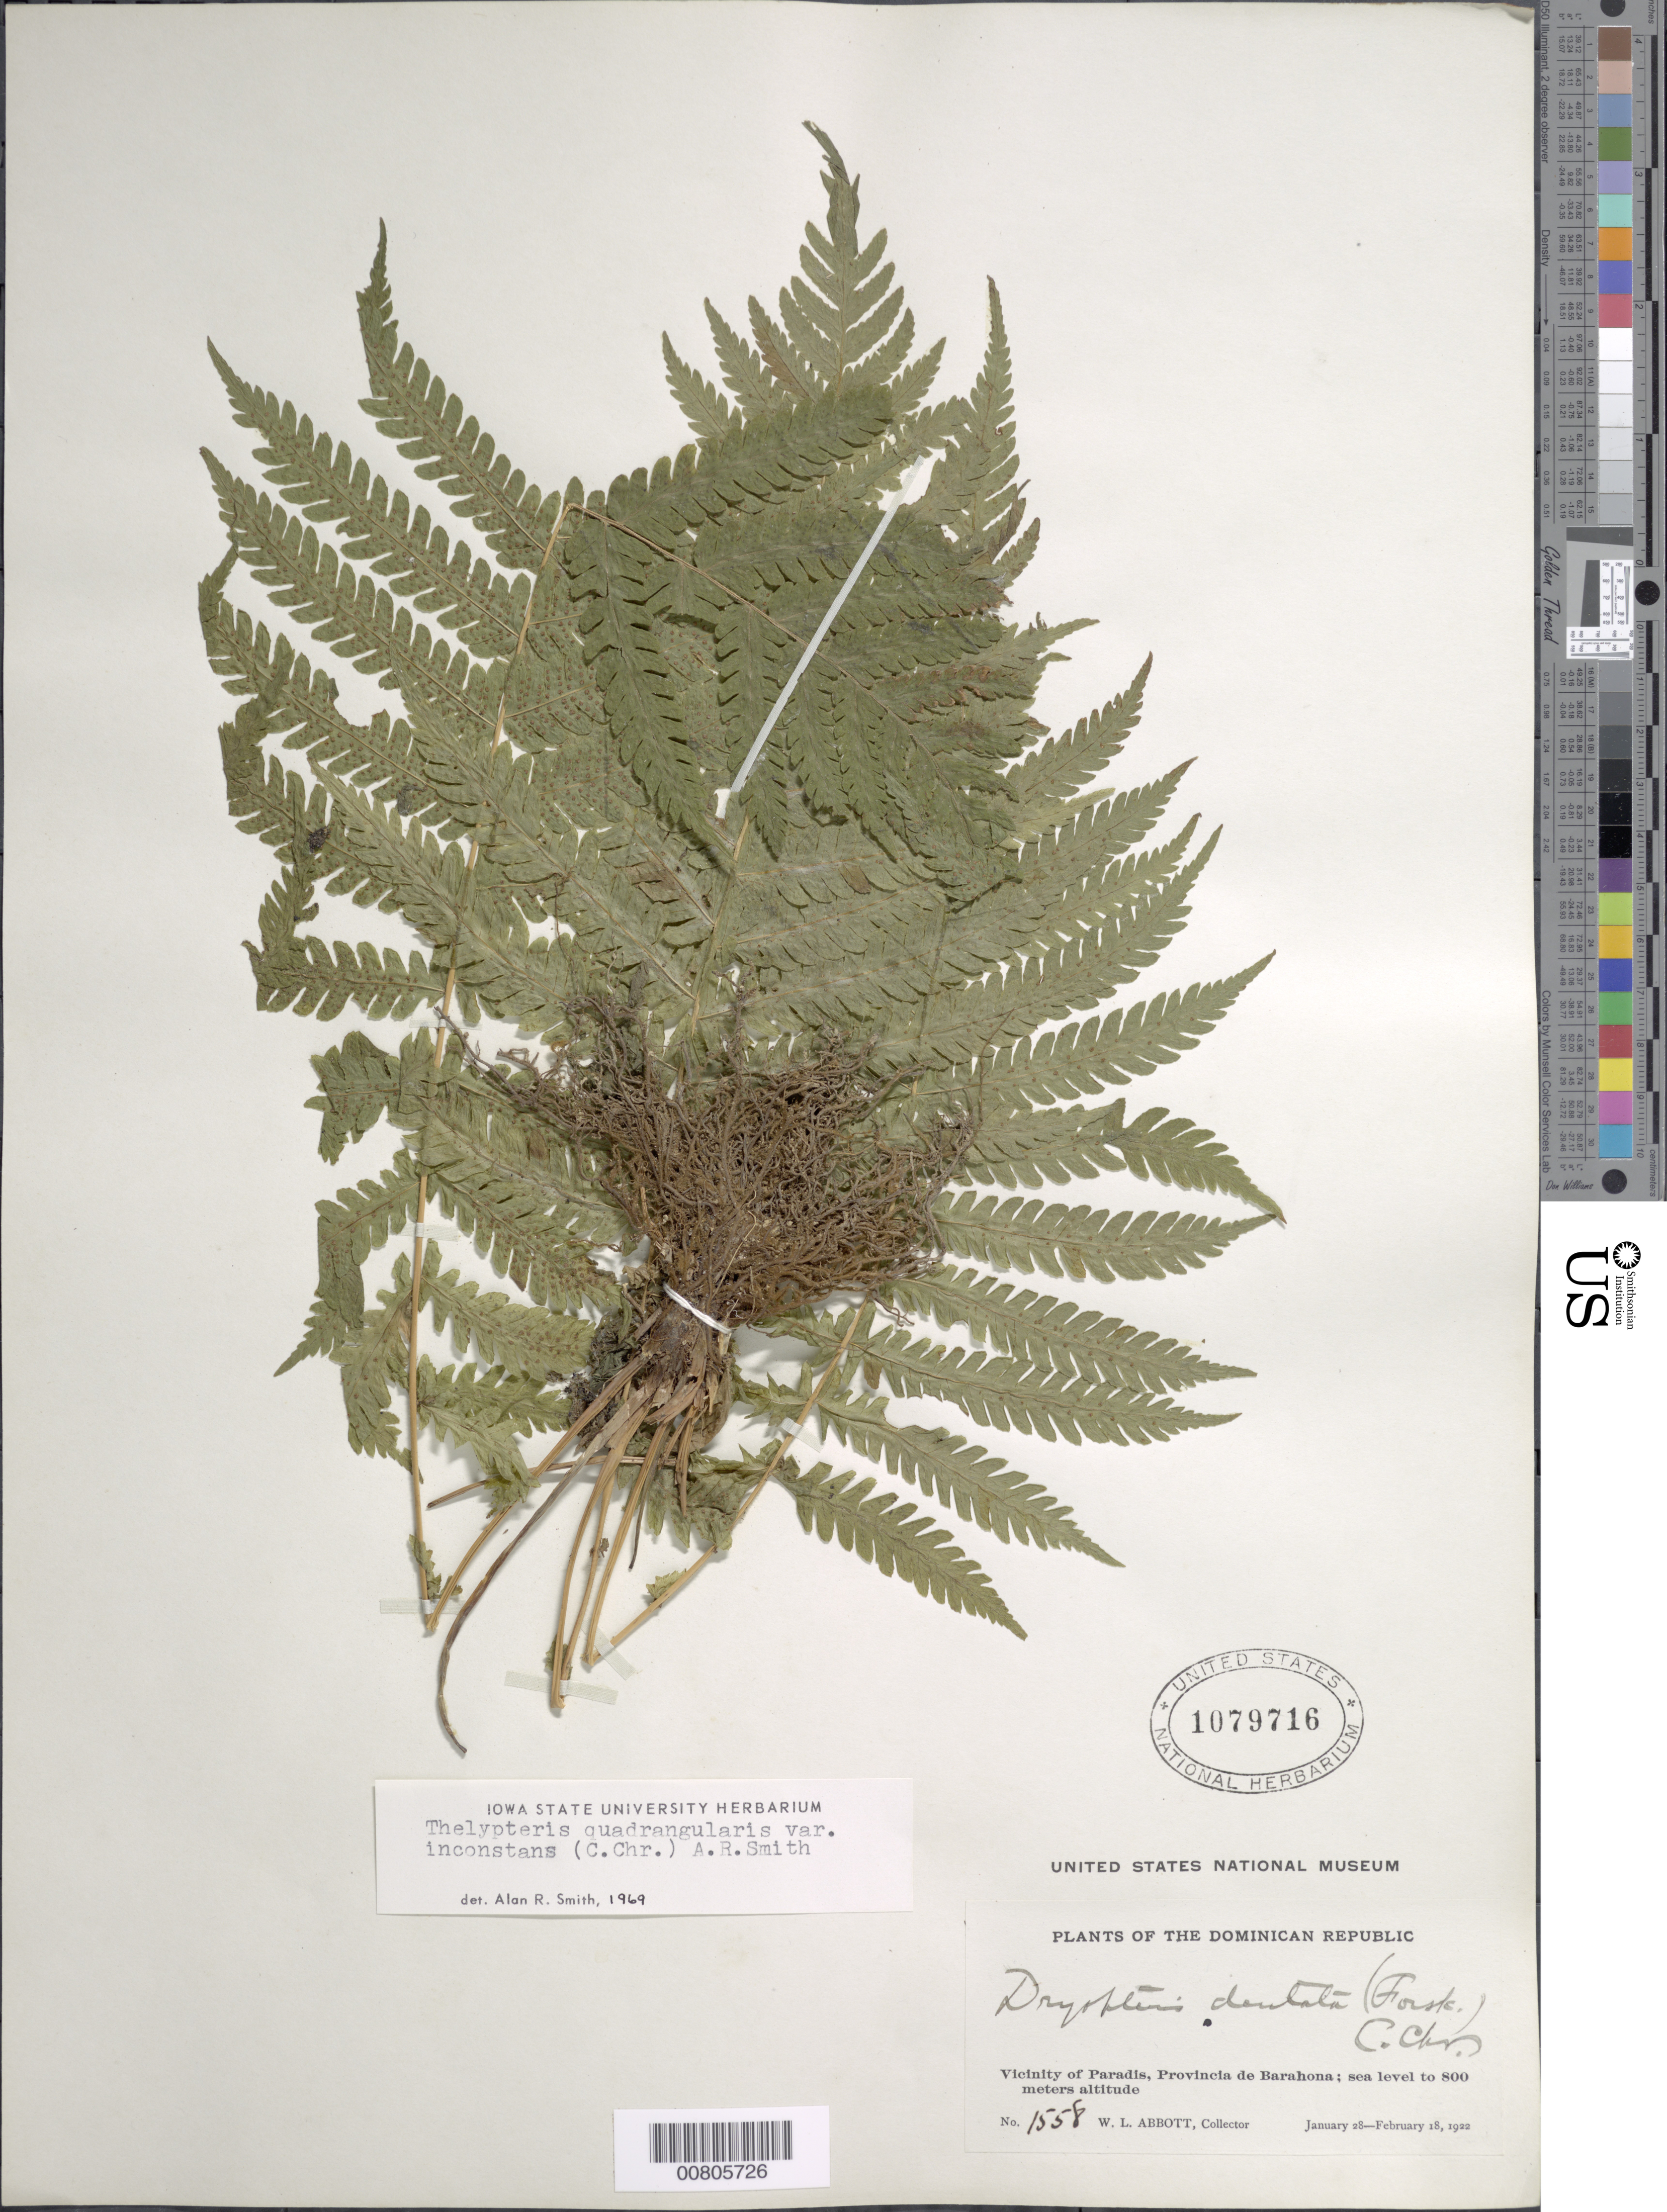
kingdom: Plantae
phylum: Tracheophyta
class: Polypodiopsida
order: Polypodiales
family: Thelypteridaceae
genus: Christella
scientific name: Christella hispidula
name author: (Decne.) Holttum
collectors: W. L. Abbott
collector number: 1558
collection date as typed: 28 Jan 1922 to 18 Feb 1922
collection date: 1922-01-28/1922-02-18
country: Dominican Republic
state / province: Barahona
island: Hispaniola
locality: Paradis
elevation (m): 0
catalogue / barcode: US 1079716